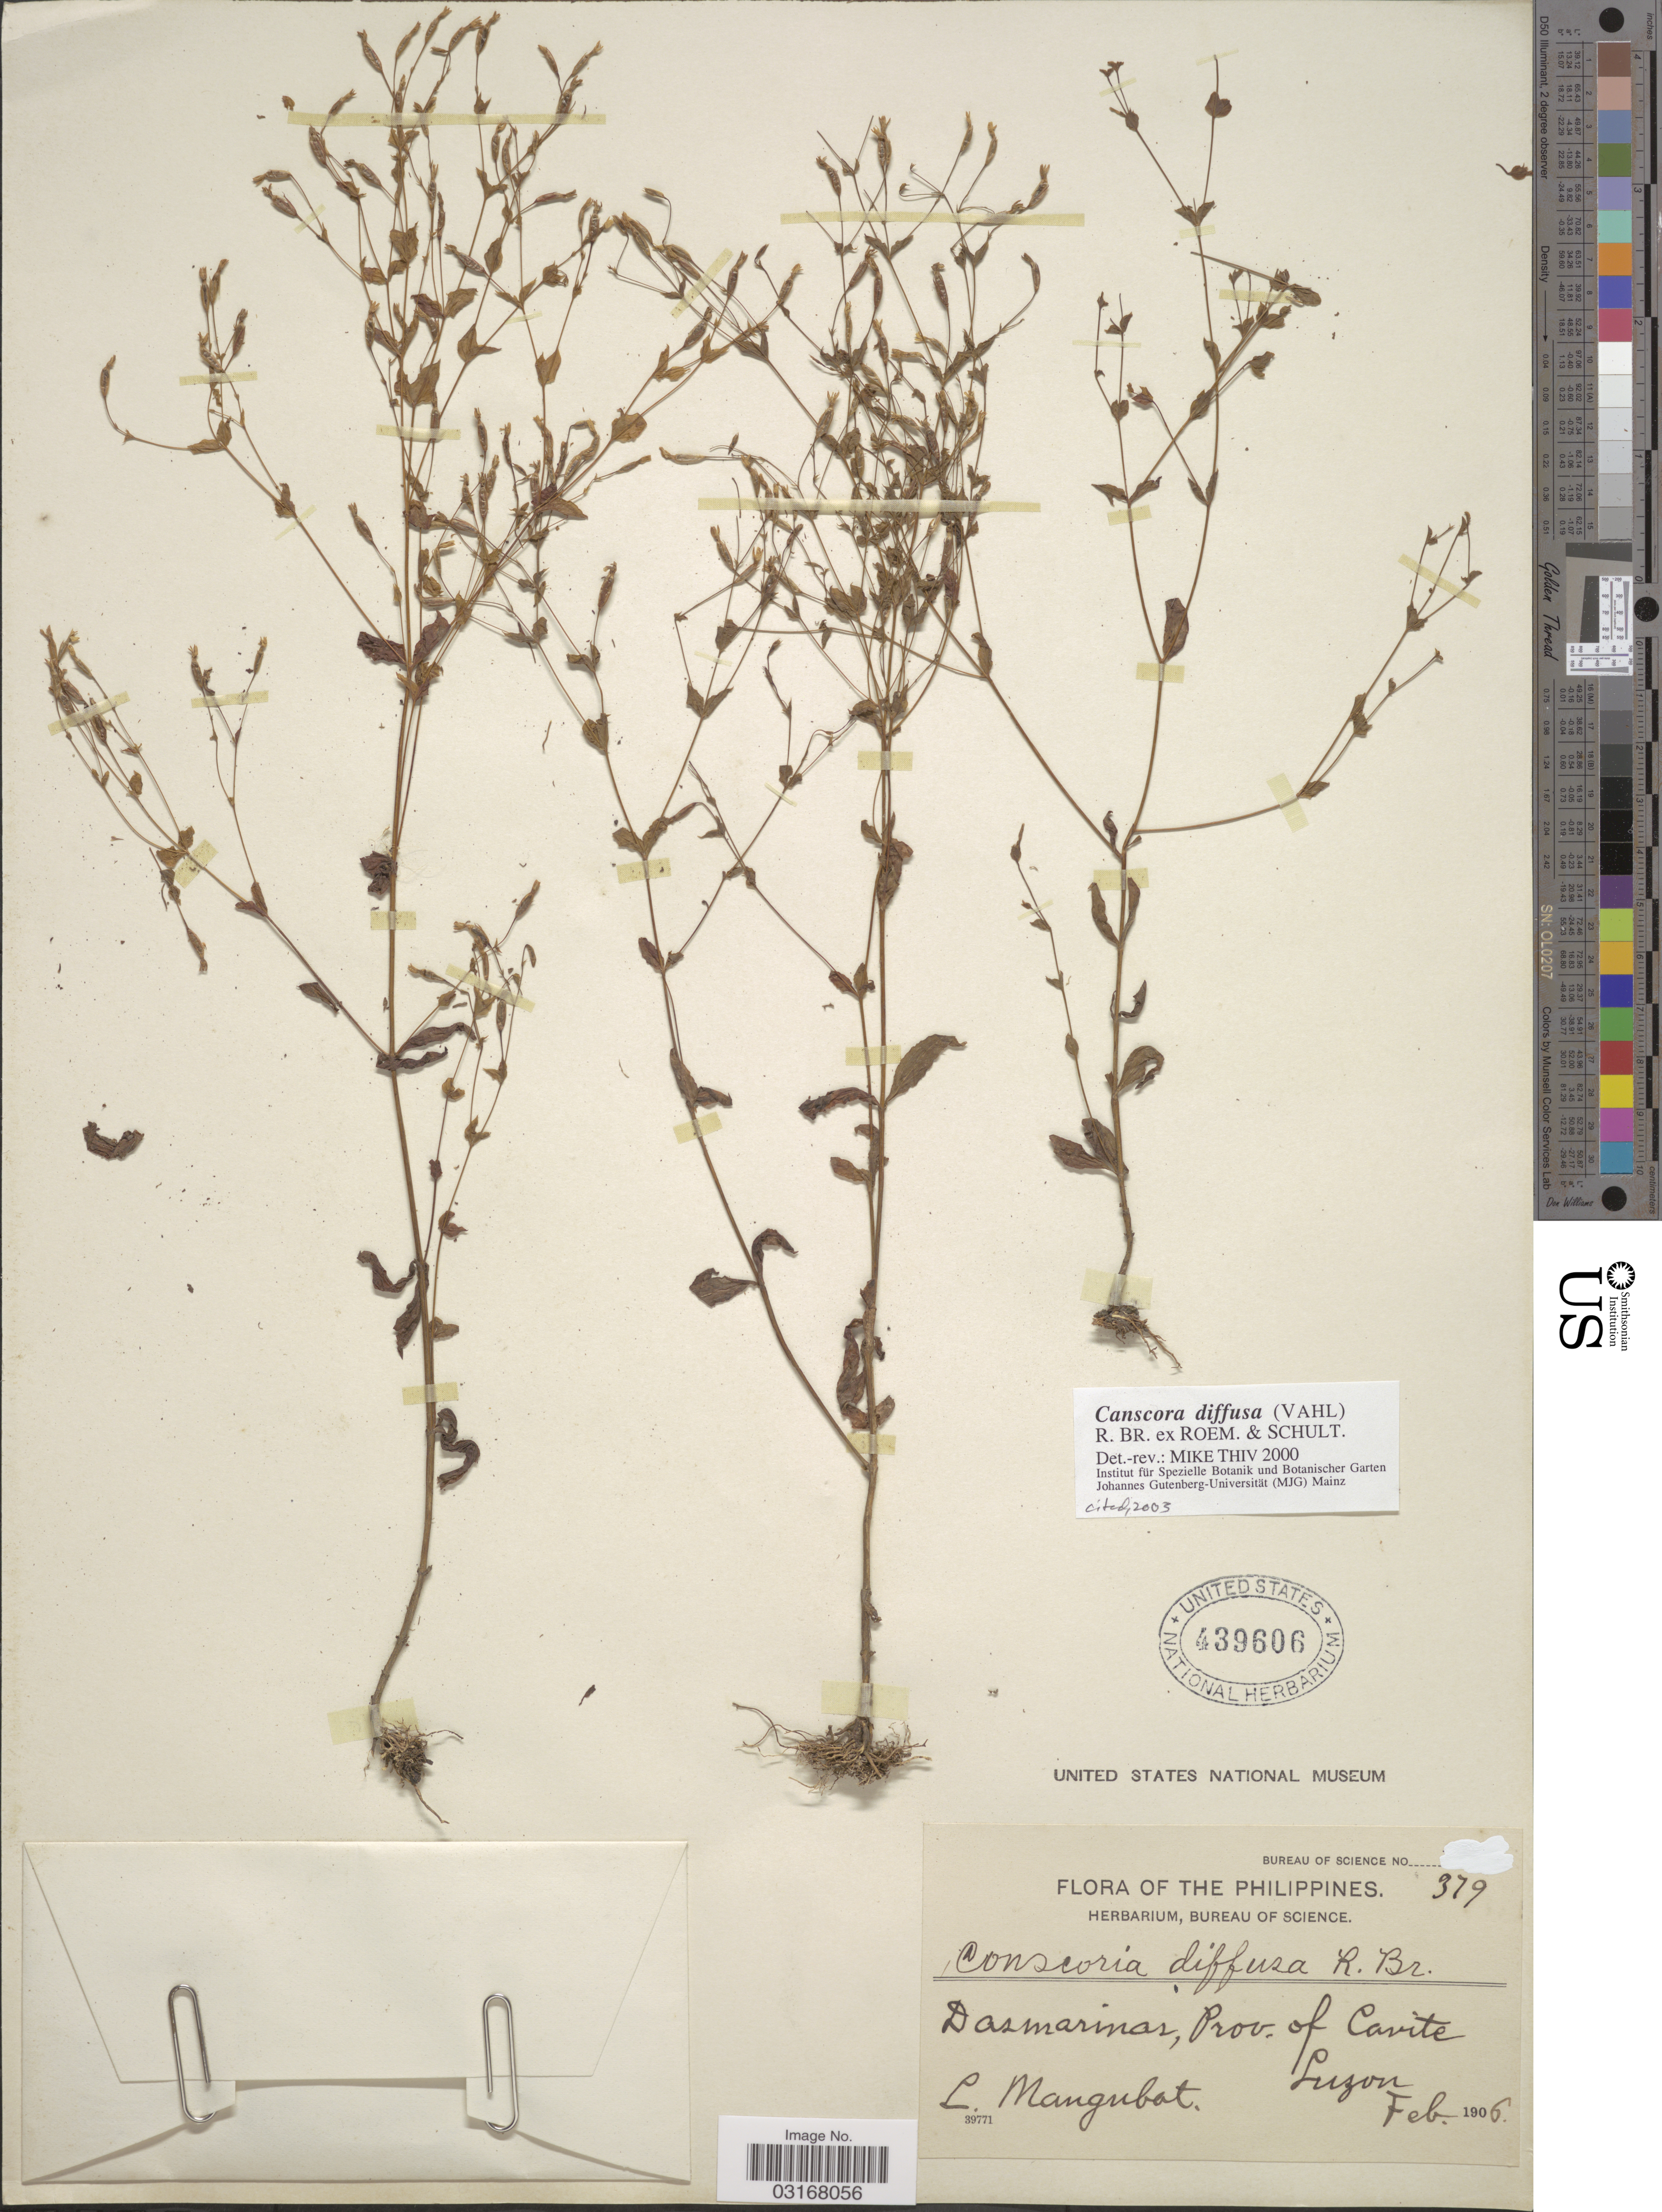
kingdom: Plantae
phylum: Tracheophyta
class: Magnoliopsida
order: Gentianales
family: Gentianaceae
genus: Canscora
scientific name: Canscora diffusa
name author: (Vahl) R. Br. ex Roem. & Schult.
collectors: L. Mangubat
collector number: Bureau of Science 379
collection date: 1906-02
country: Philippines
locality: Dasmarinas, Prov. of Cavite. Luzon.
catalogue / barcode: US 439606